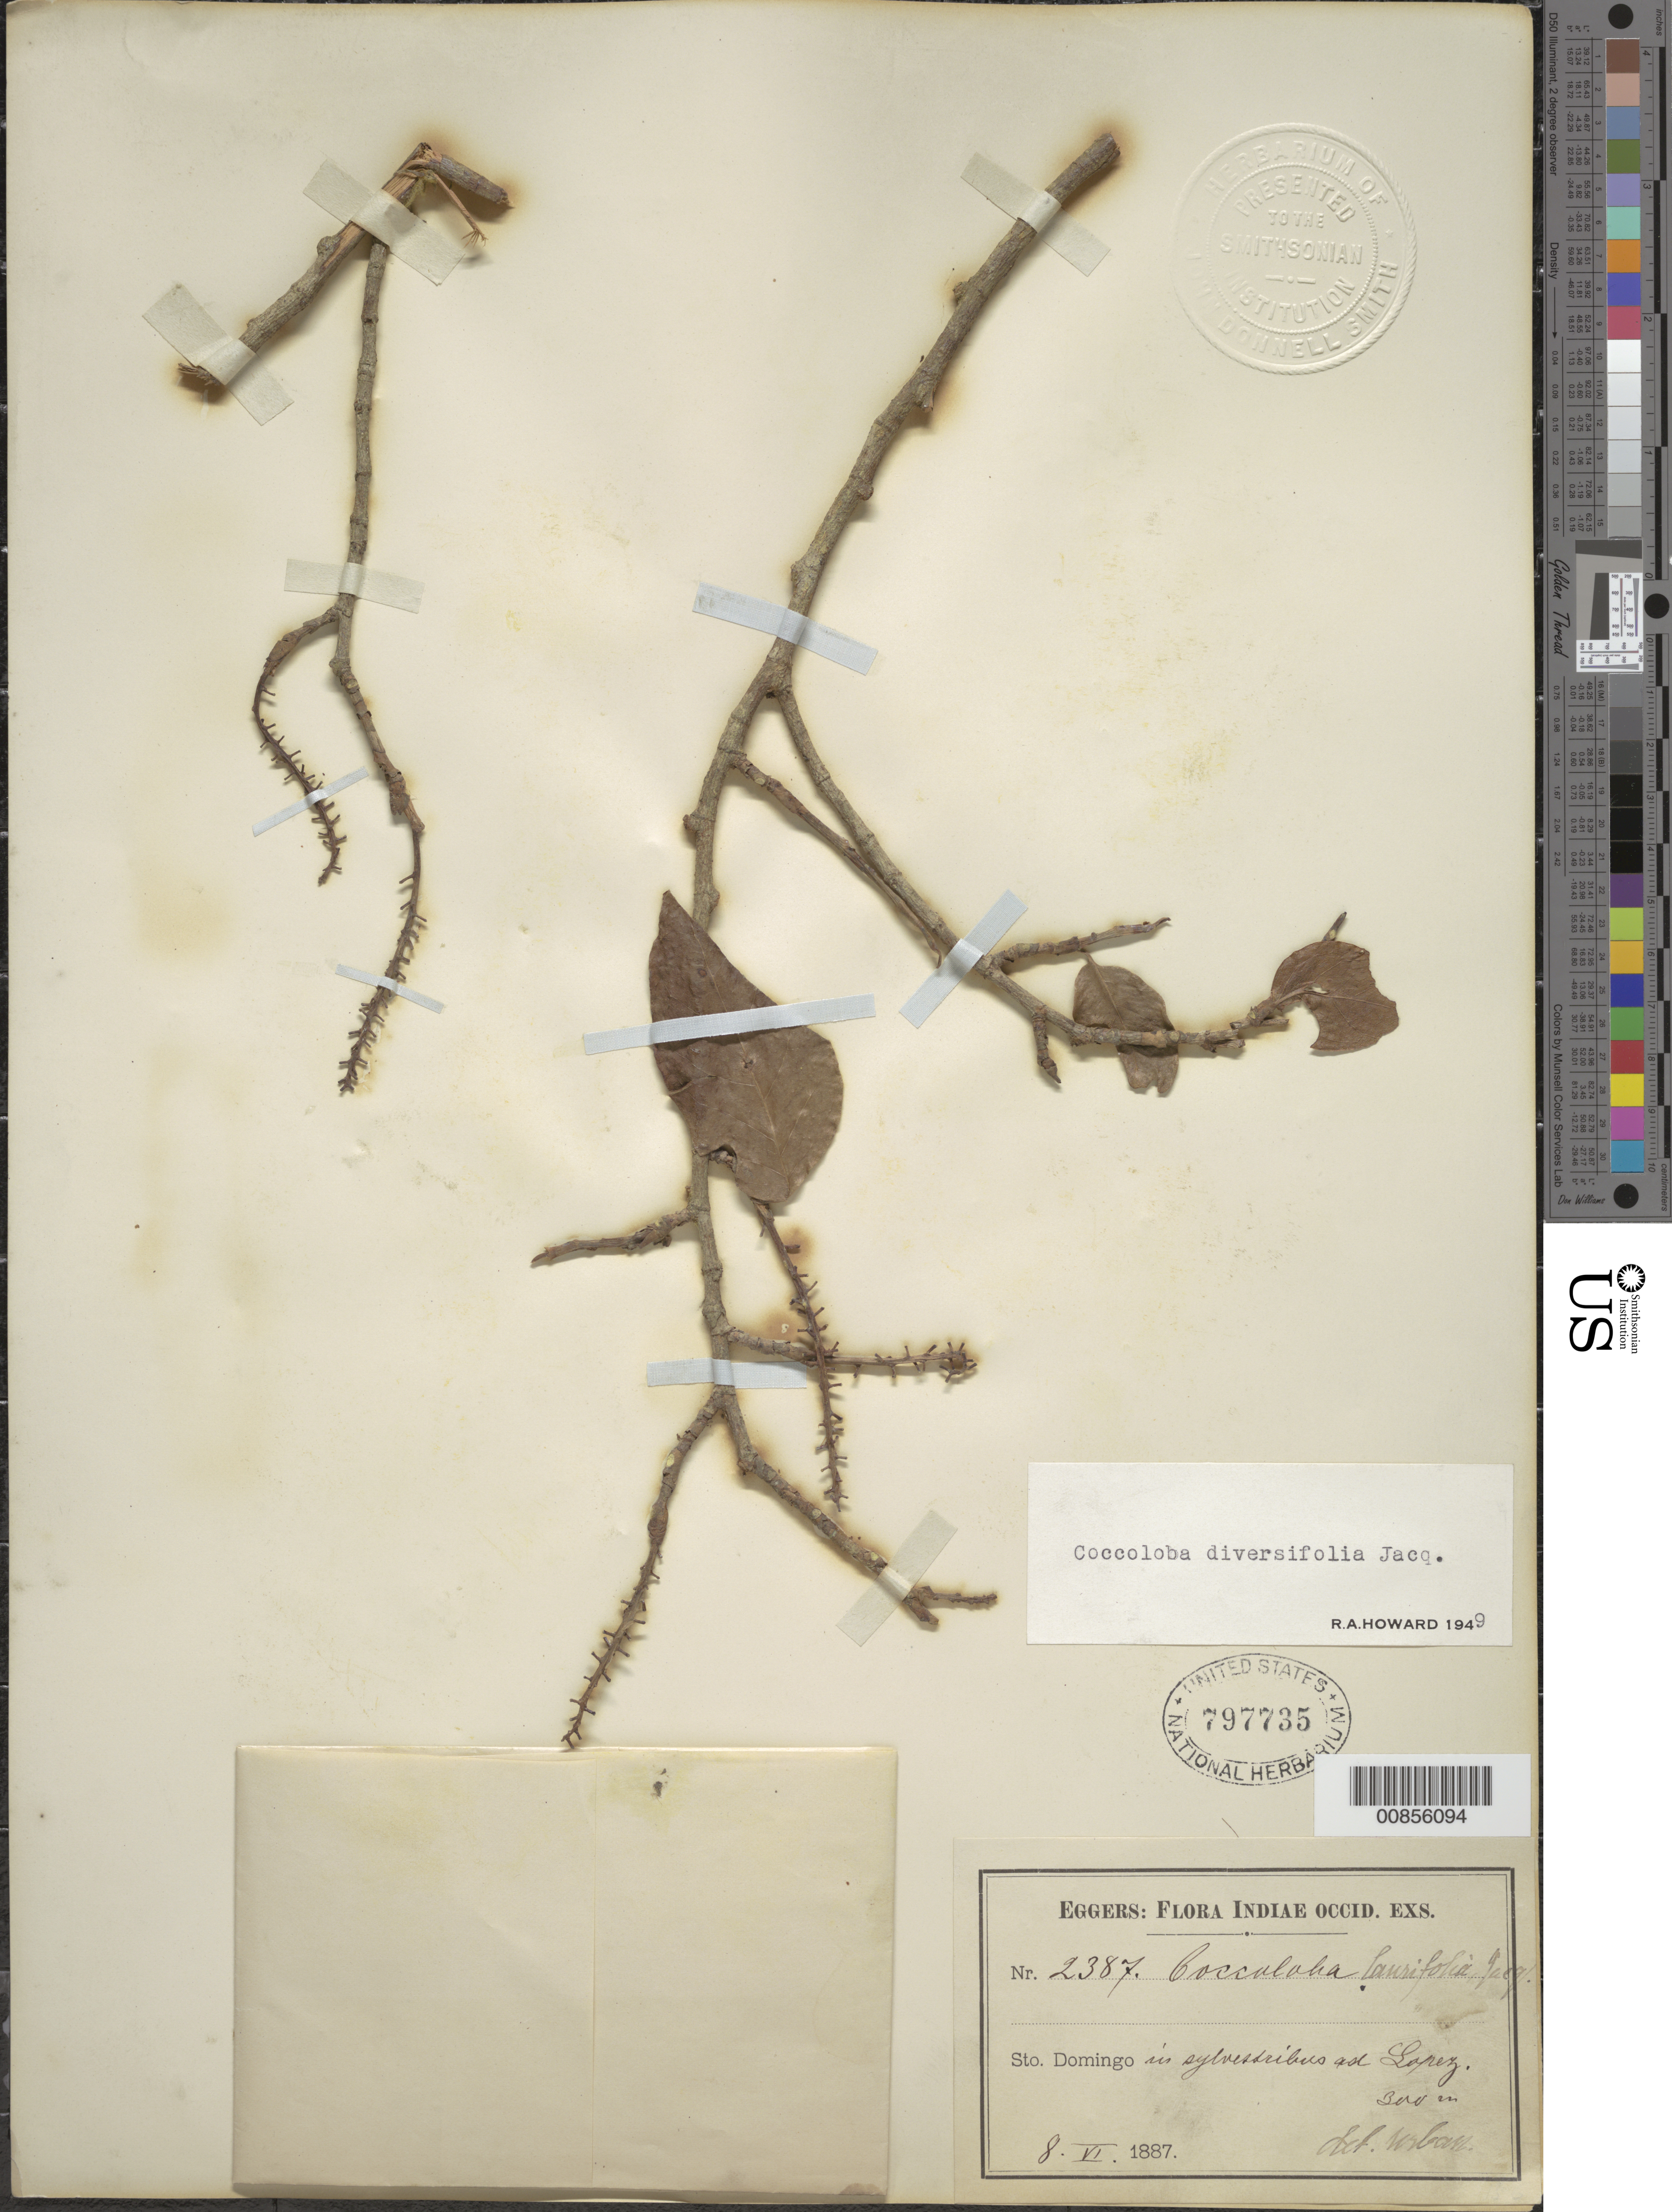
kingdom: Plantae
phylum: Tracheophyta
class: Magnoliopsida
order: Caryophyllales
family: Polygonaceae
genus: Coccoloba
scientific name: Coccoloba diversifolia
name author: Jacq.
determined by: Howard, R. A.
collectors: H. F. A. von Eggers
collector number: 2387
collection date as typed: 08 Jun 1887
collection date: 1887-06-08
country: Dominican Republic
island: Hispaniola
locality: Ad Lopez.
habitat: In sylvestribus.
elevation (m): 300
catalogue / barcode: US 797735